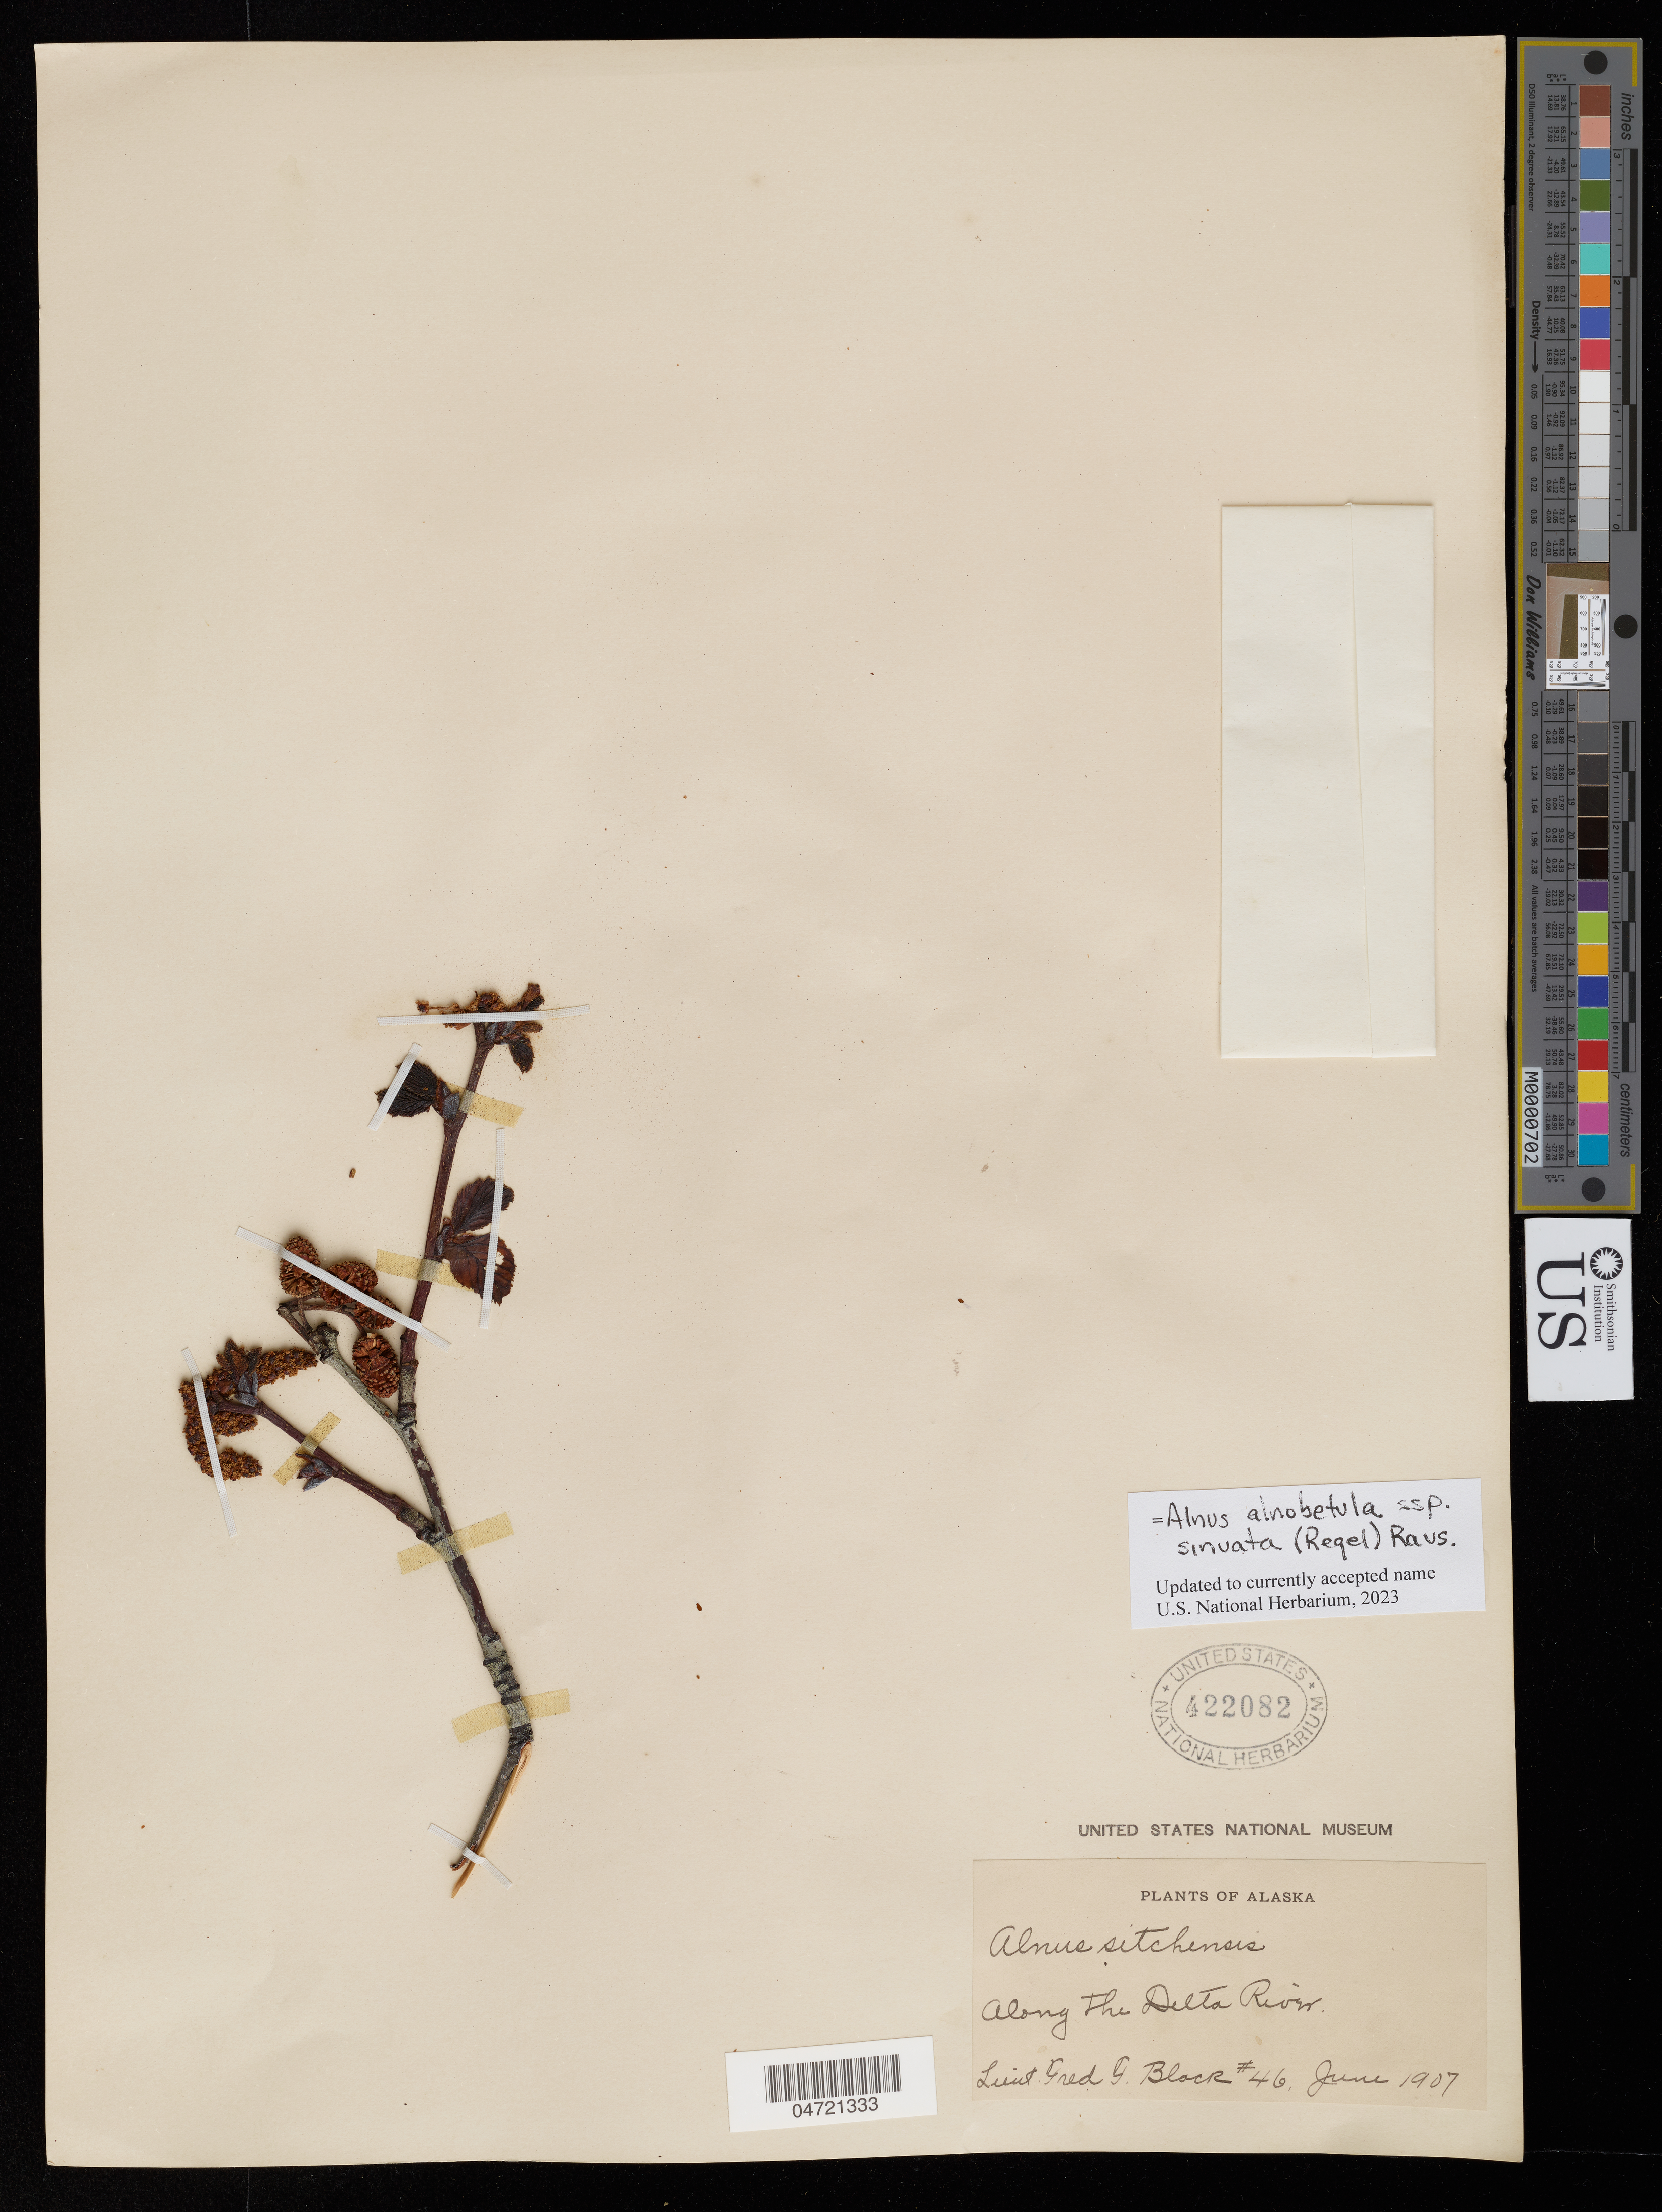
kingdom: Plantae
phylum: Tracheophyta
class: Magnoliopsida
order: Fagales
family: Betulaceae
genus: Alnus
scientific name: Alnus alnobetula subsp. sinuata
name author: (Regel) Raus.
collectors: F. Block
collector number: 46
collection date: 1907-06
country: United States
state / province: Alaska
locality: Along the Delta River.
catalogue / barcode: US 422082